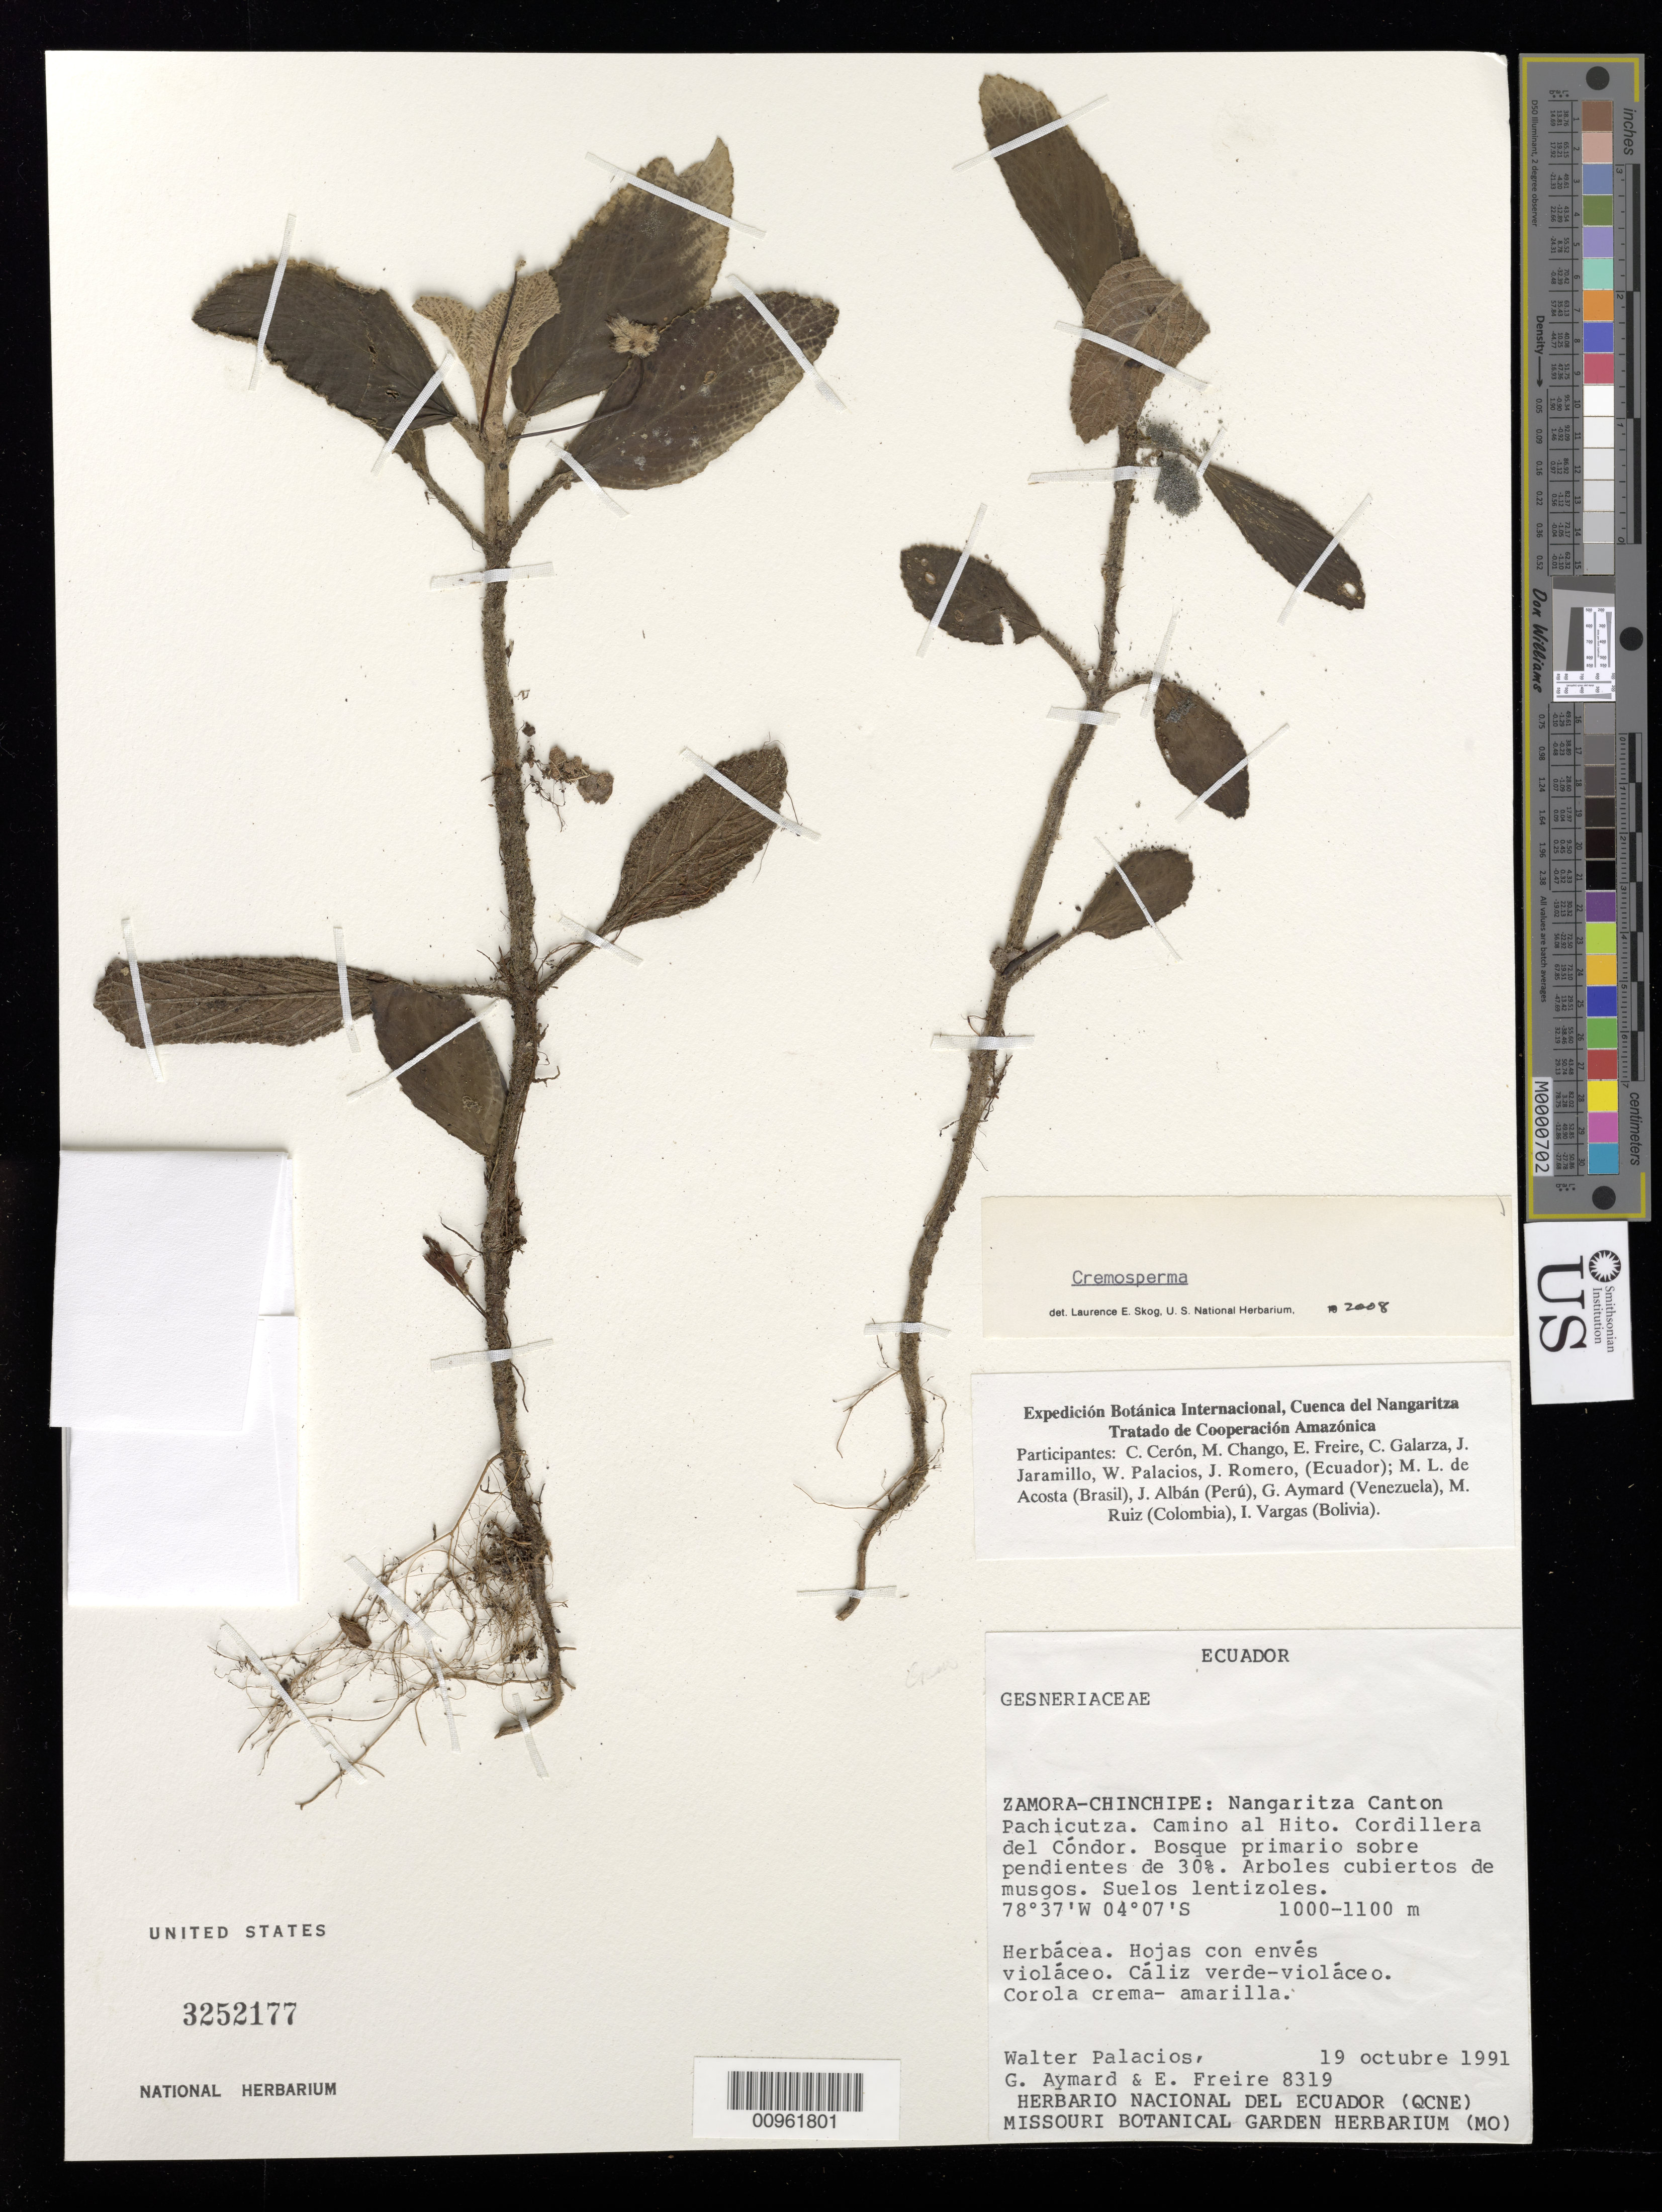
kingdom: Plantae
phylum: Tracheophyta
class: Magnoliopsida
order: Lamiales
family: Gesneriaceae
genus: Cremosperma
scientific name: Cremosperma sp.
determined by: Skog, Laurence E.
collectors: W. Palacios, G. A. Aymard & E. Freire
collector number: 8319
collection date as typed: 19 Oct 1991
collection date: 1991-10-19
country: Ecuador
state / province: Zamora-Chinchipe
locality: Nangaritza Canton; Pachicutza, camino al Hito, Cordillera del Cóndor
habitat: Bosque primario sobre pendientes de 30%; árboles cubiertos de musgos; suelos lentizoles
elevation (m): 1000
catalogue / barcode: US 3252177